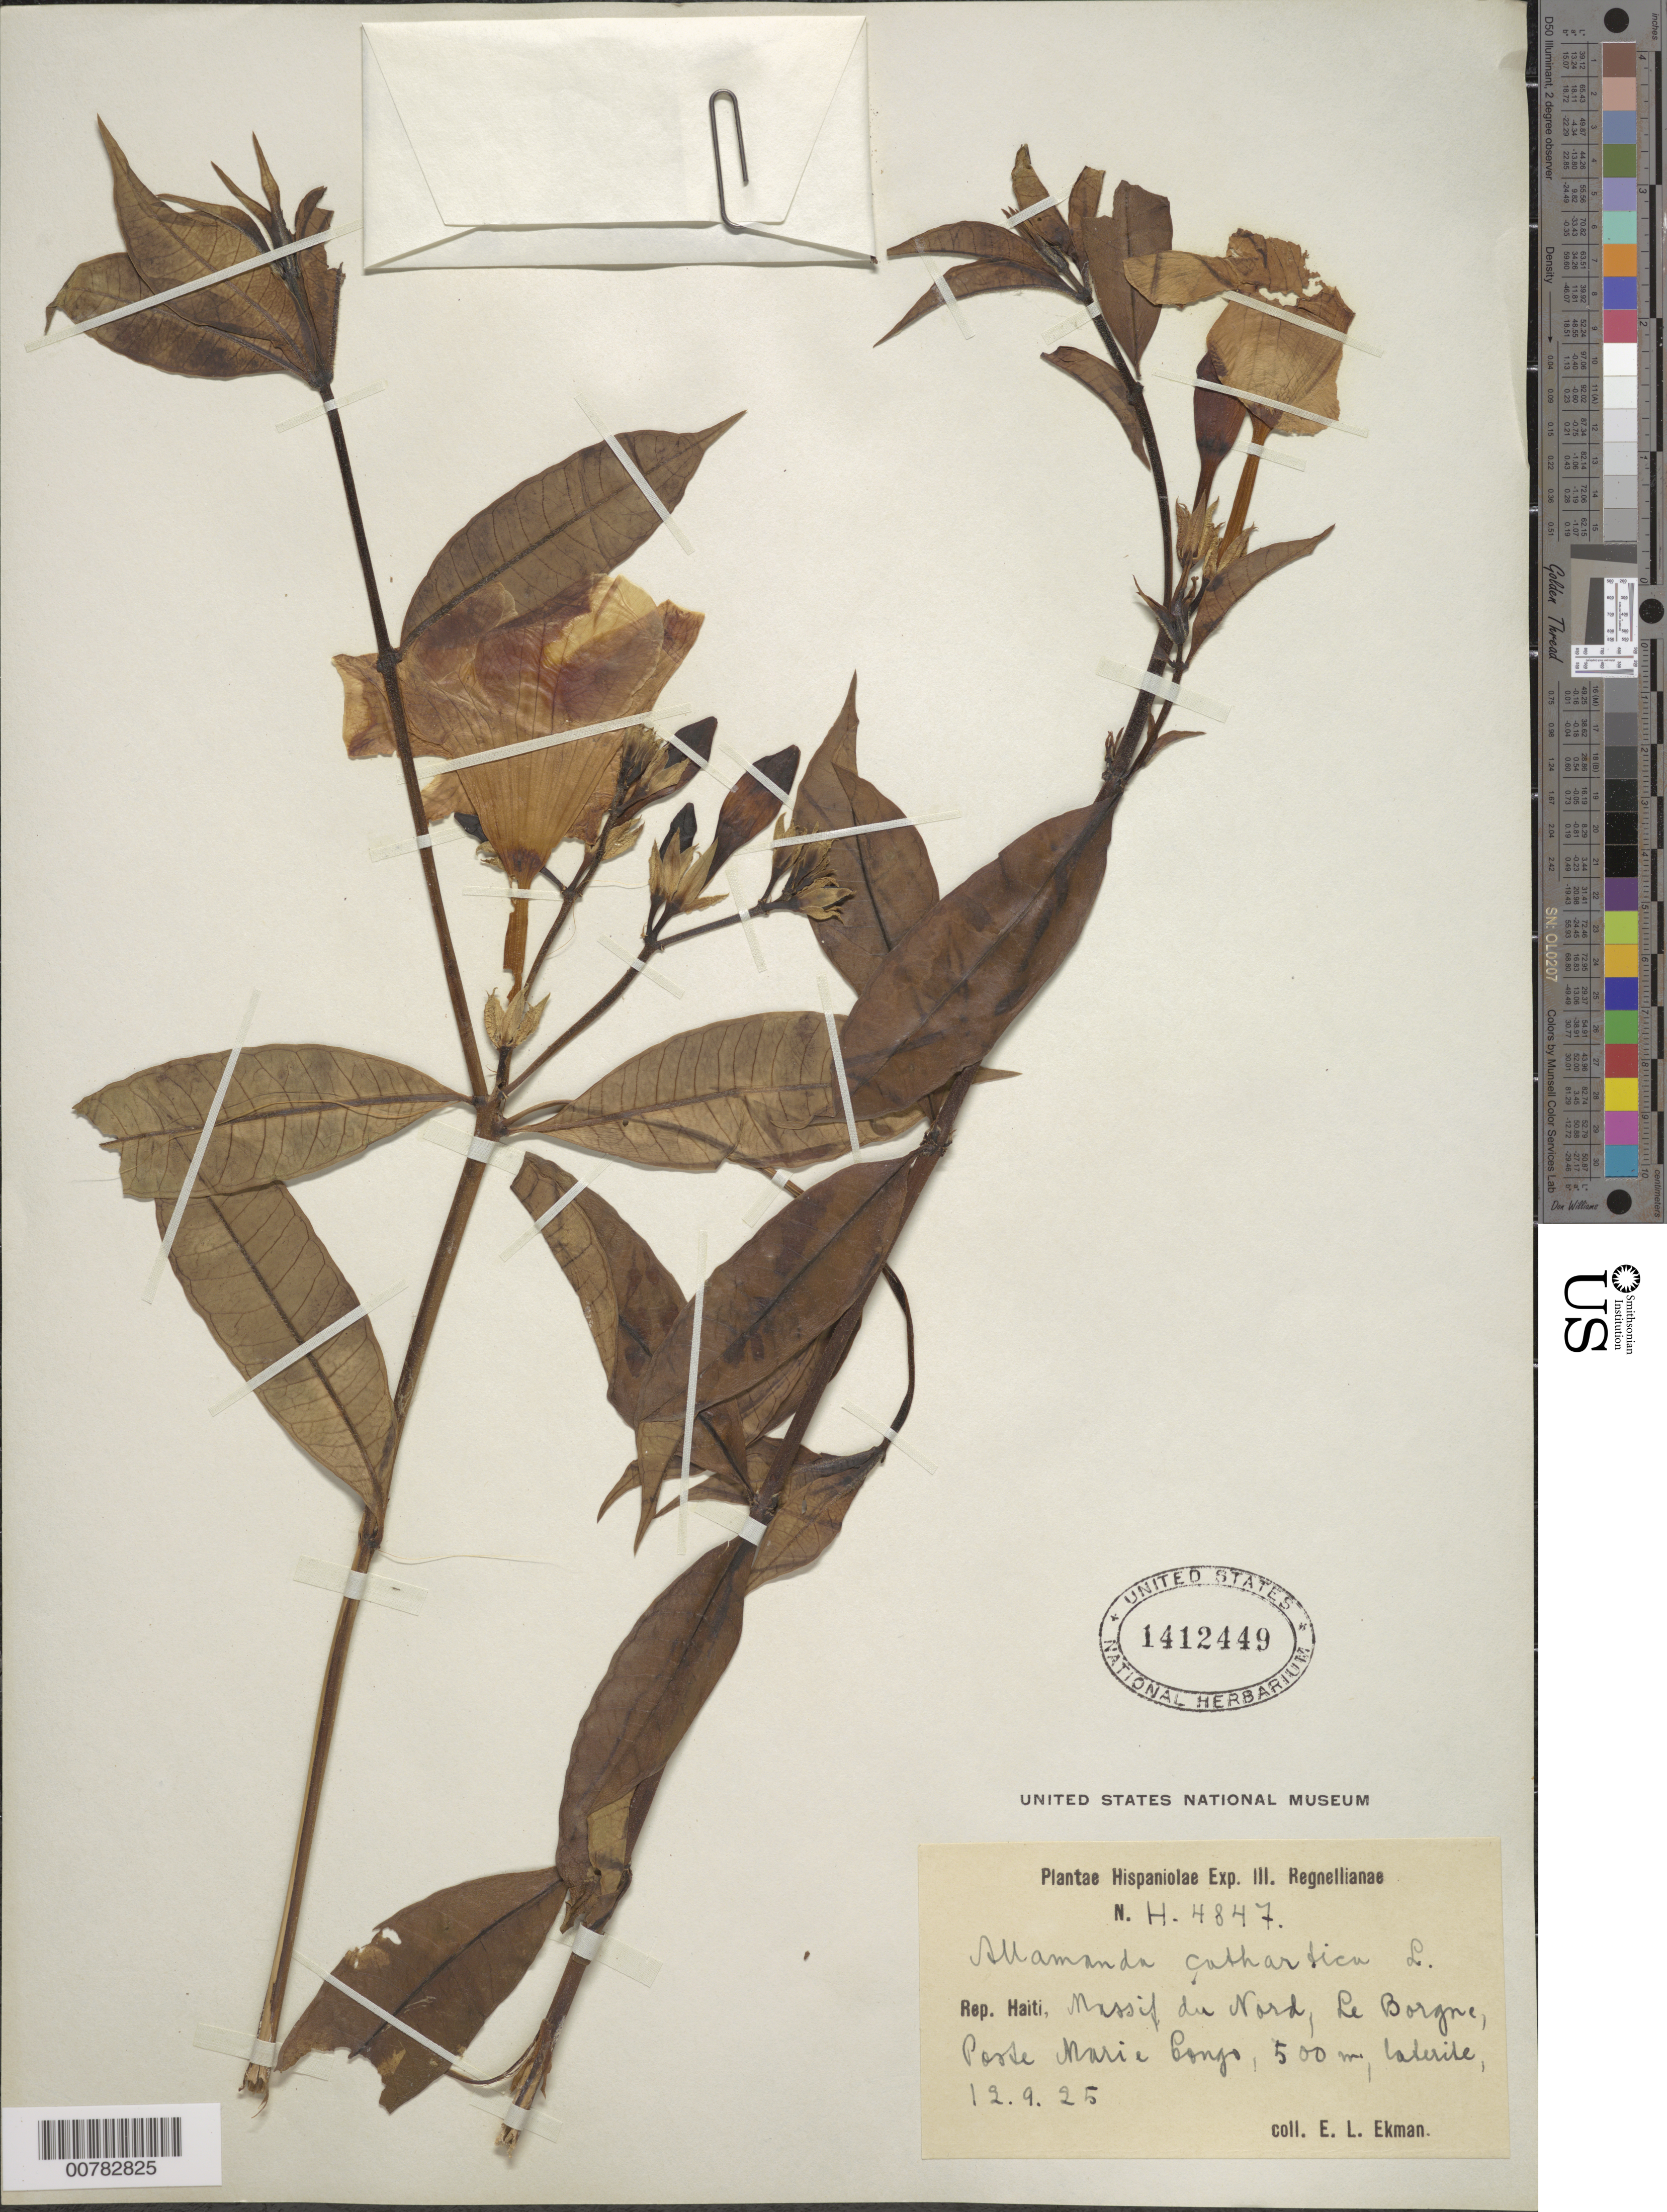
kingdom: Plantae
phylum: Tracheophyta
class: Magnoliopsida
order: Gentianales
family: Apocynaceae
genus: Allamanda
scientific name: Allamanda cathartica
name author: L.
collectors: E. L. Ekman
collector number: H 4847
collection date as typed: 12 Sep 1925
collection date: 1925-09-12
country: Haiti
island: Hispaniola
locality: Massif du Nord, Le Borgne, Poste Marie Congo.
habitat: Laterite.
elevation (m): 500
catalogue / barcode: US 1412449